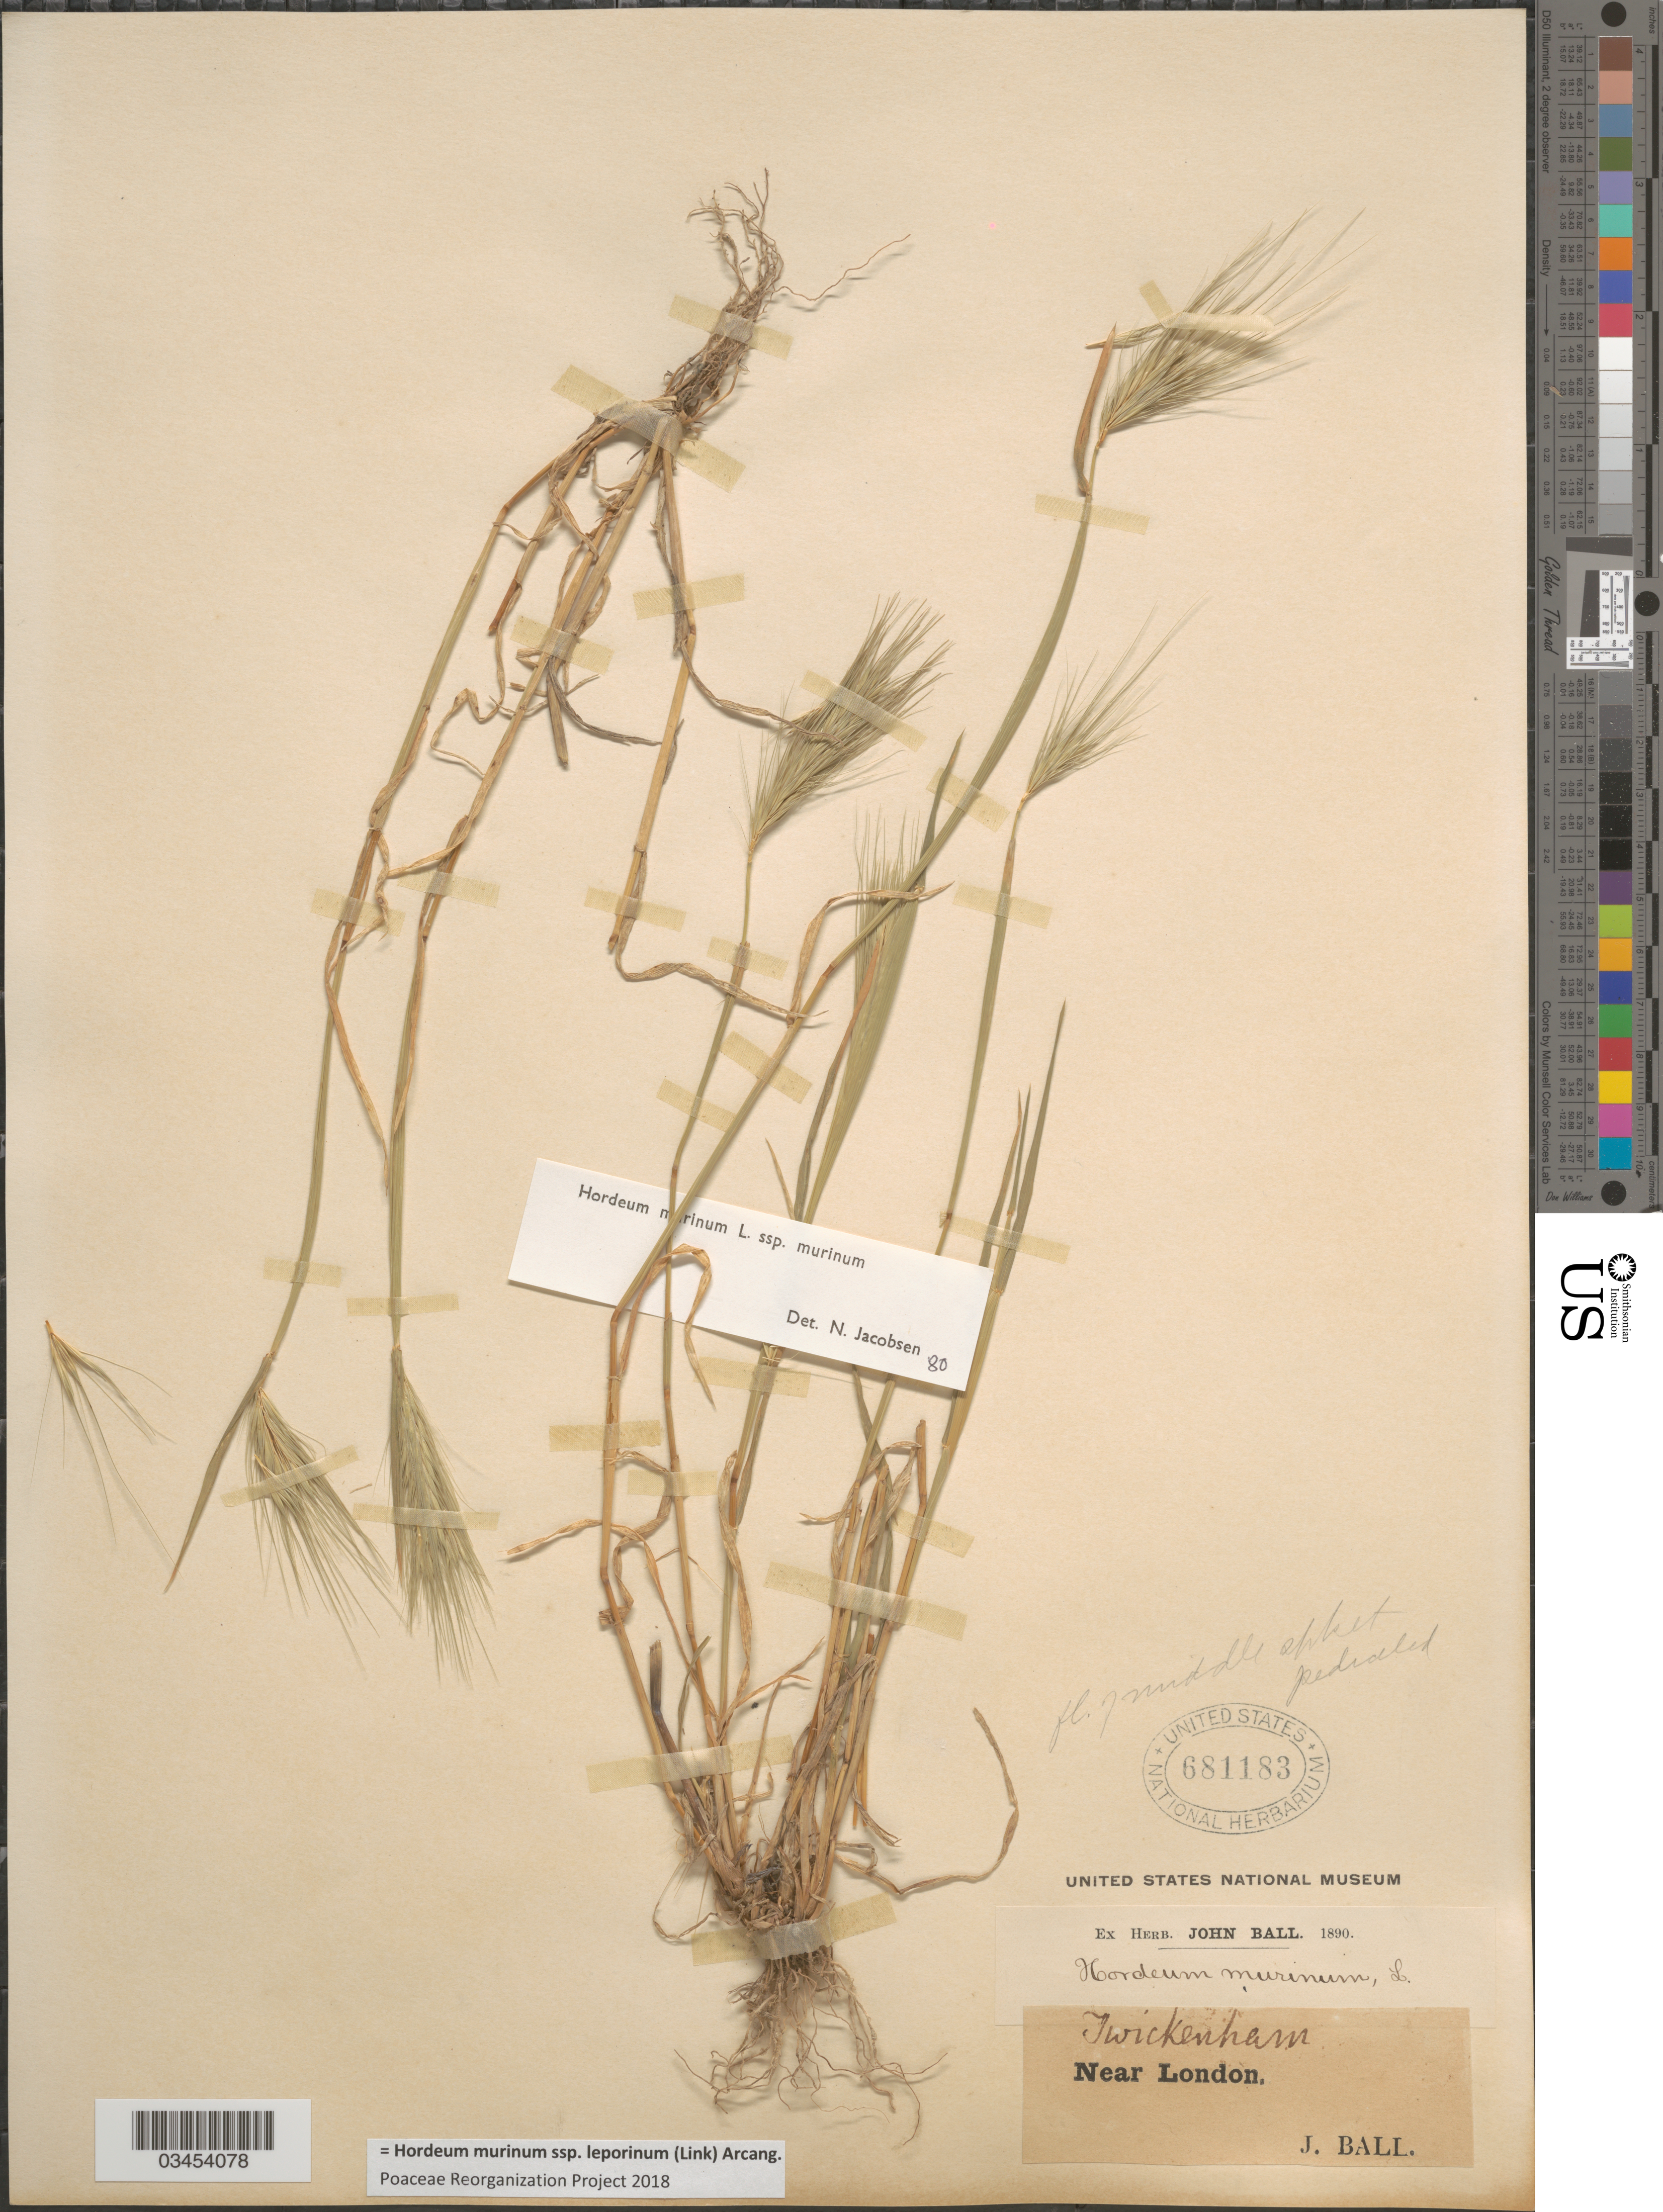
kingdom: Plantae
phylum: Tracheophyta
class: Liliopsida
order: Poales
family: Poaceae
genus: Hordeum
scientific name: Hordeum murinum subsp. leporinum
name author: (Link) Arcang.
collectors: J. Ball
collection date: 1890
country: United Kingdom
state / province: England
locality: Twickenham. Near London.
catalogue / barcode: US 681183